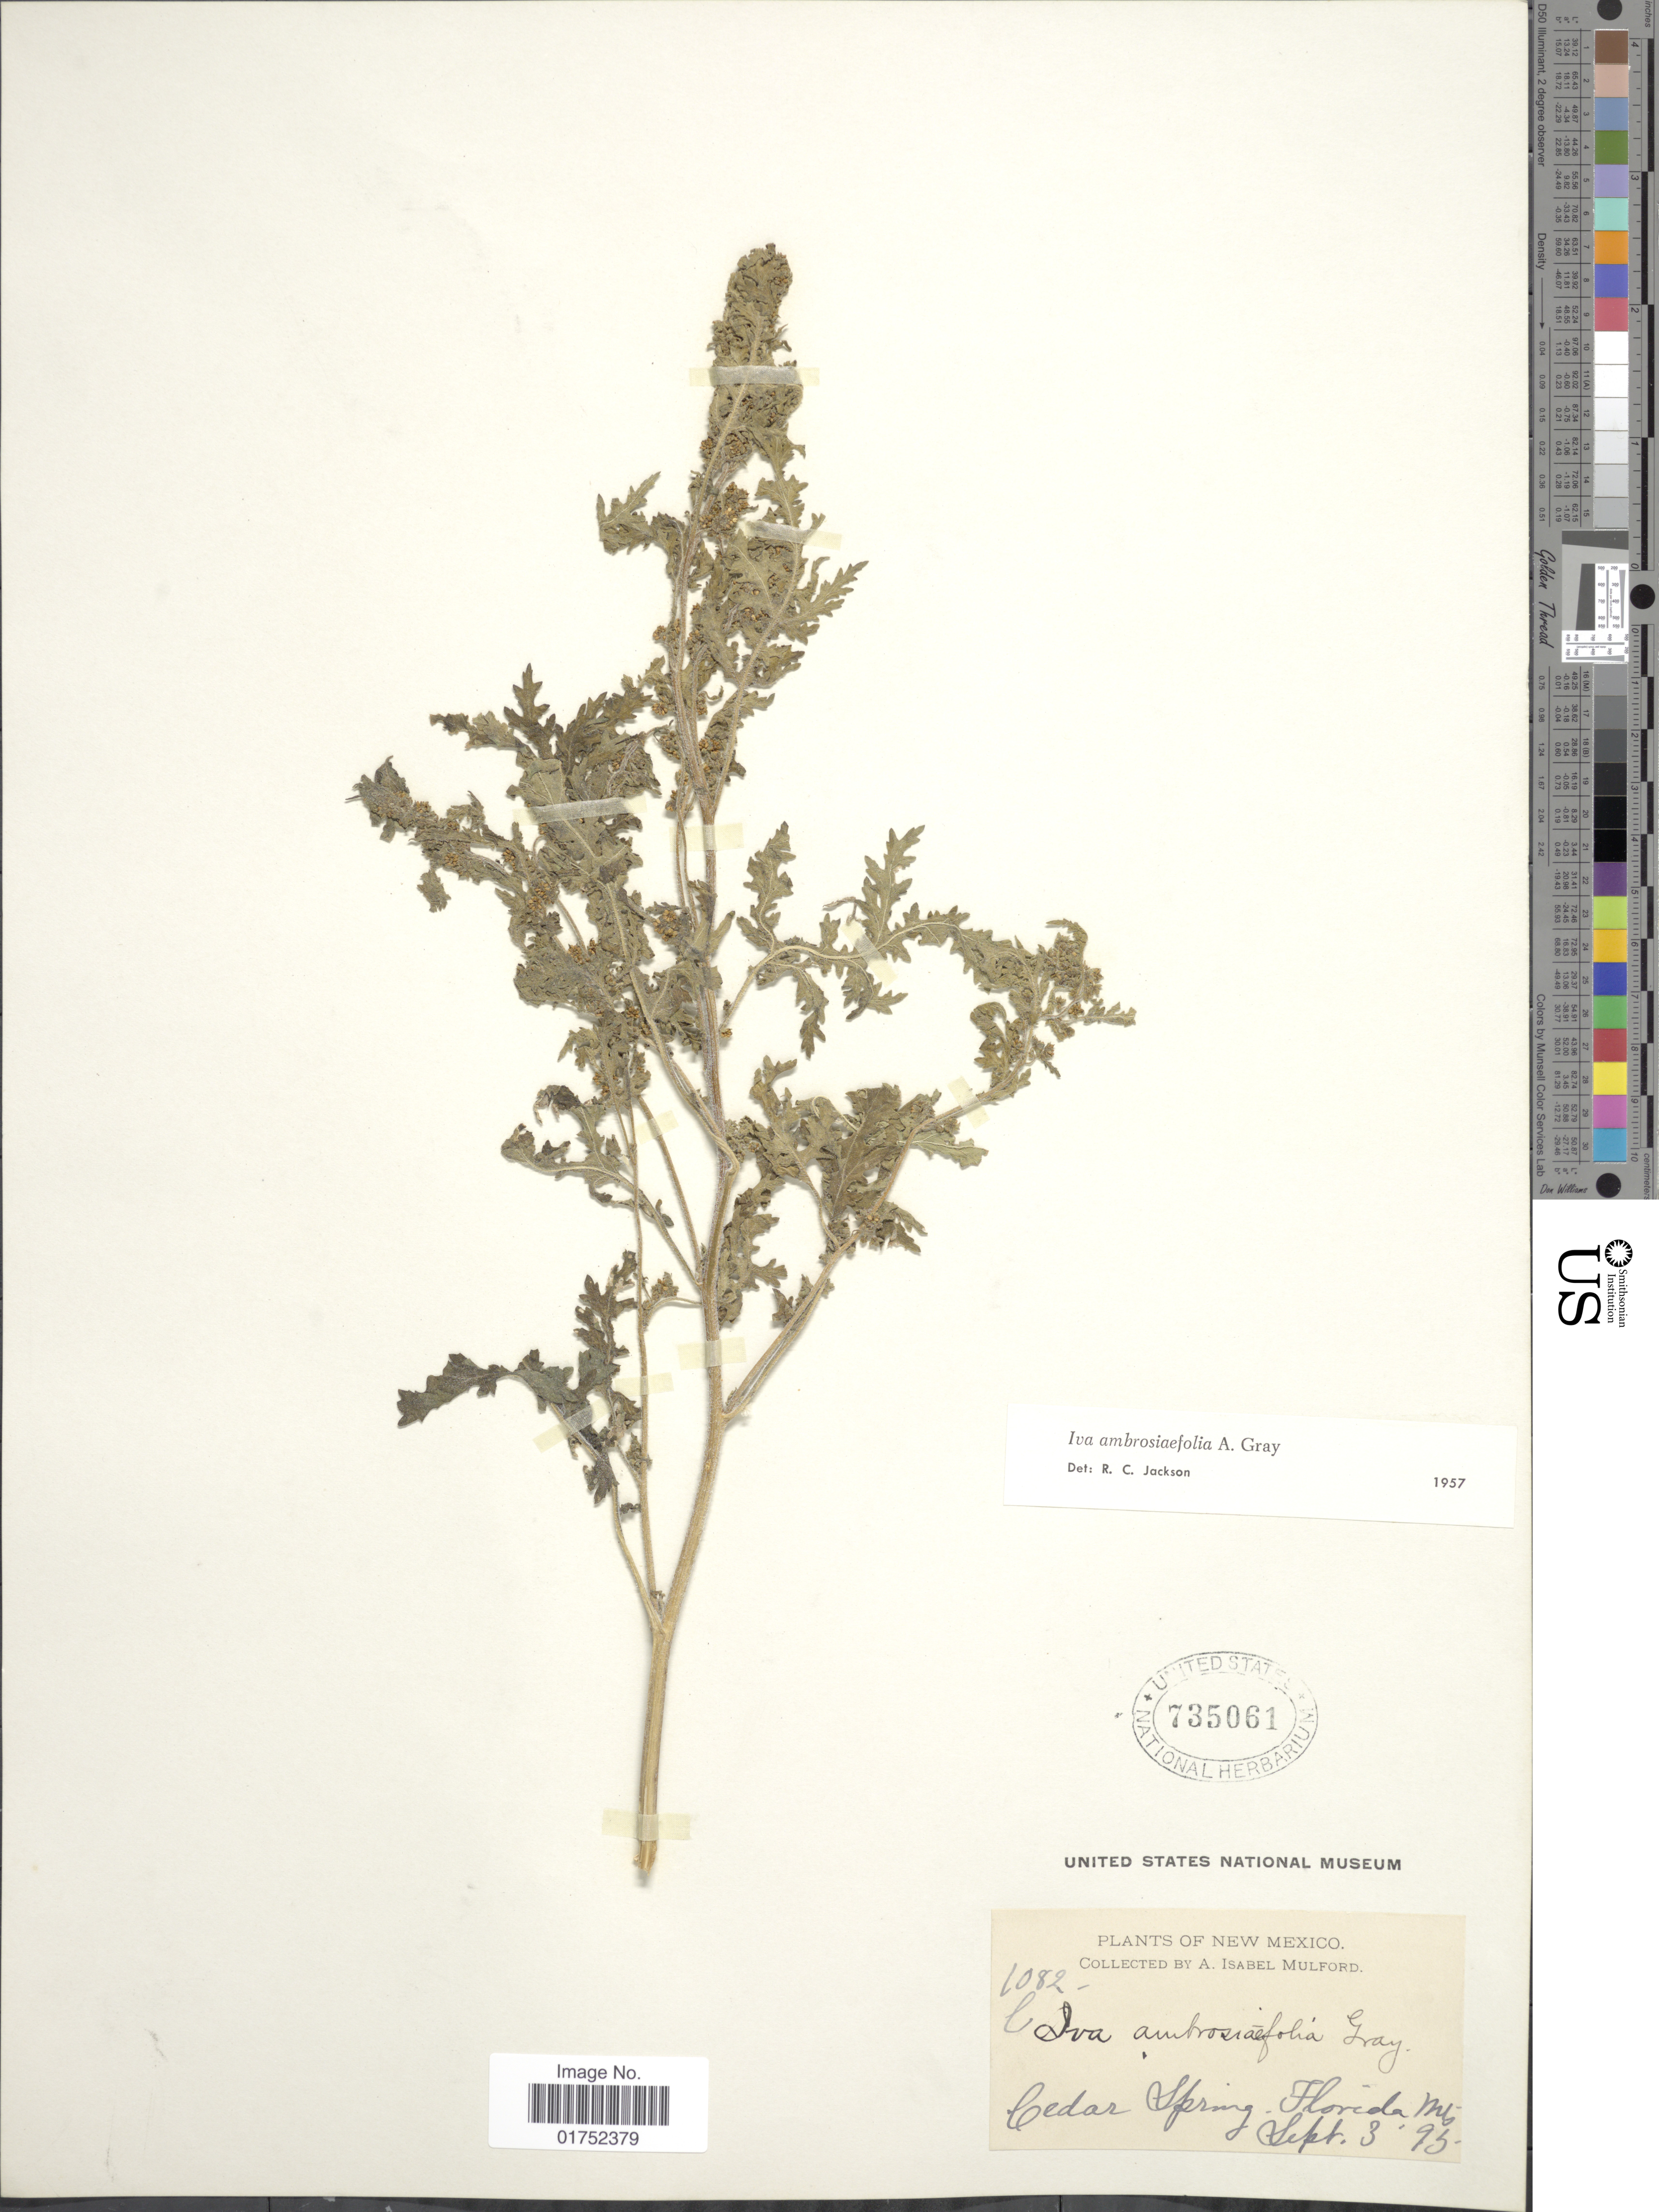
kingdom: Plantae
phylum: Tracheophyta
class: Magnoliopsida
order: Asterales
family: Asteraceae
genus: Iva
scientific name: Iva ambrosiifolia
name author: (A. Gray) A. Gray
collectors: A. Mulford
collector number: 1082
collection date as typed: Transcribed d/m/y: 3/9/95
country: United States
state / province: New Mexico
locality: Cedar Spring, Florida Mts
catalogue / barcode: US 735061